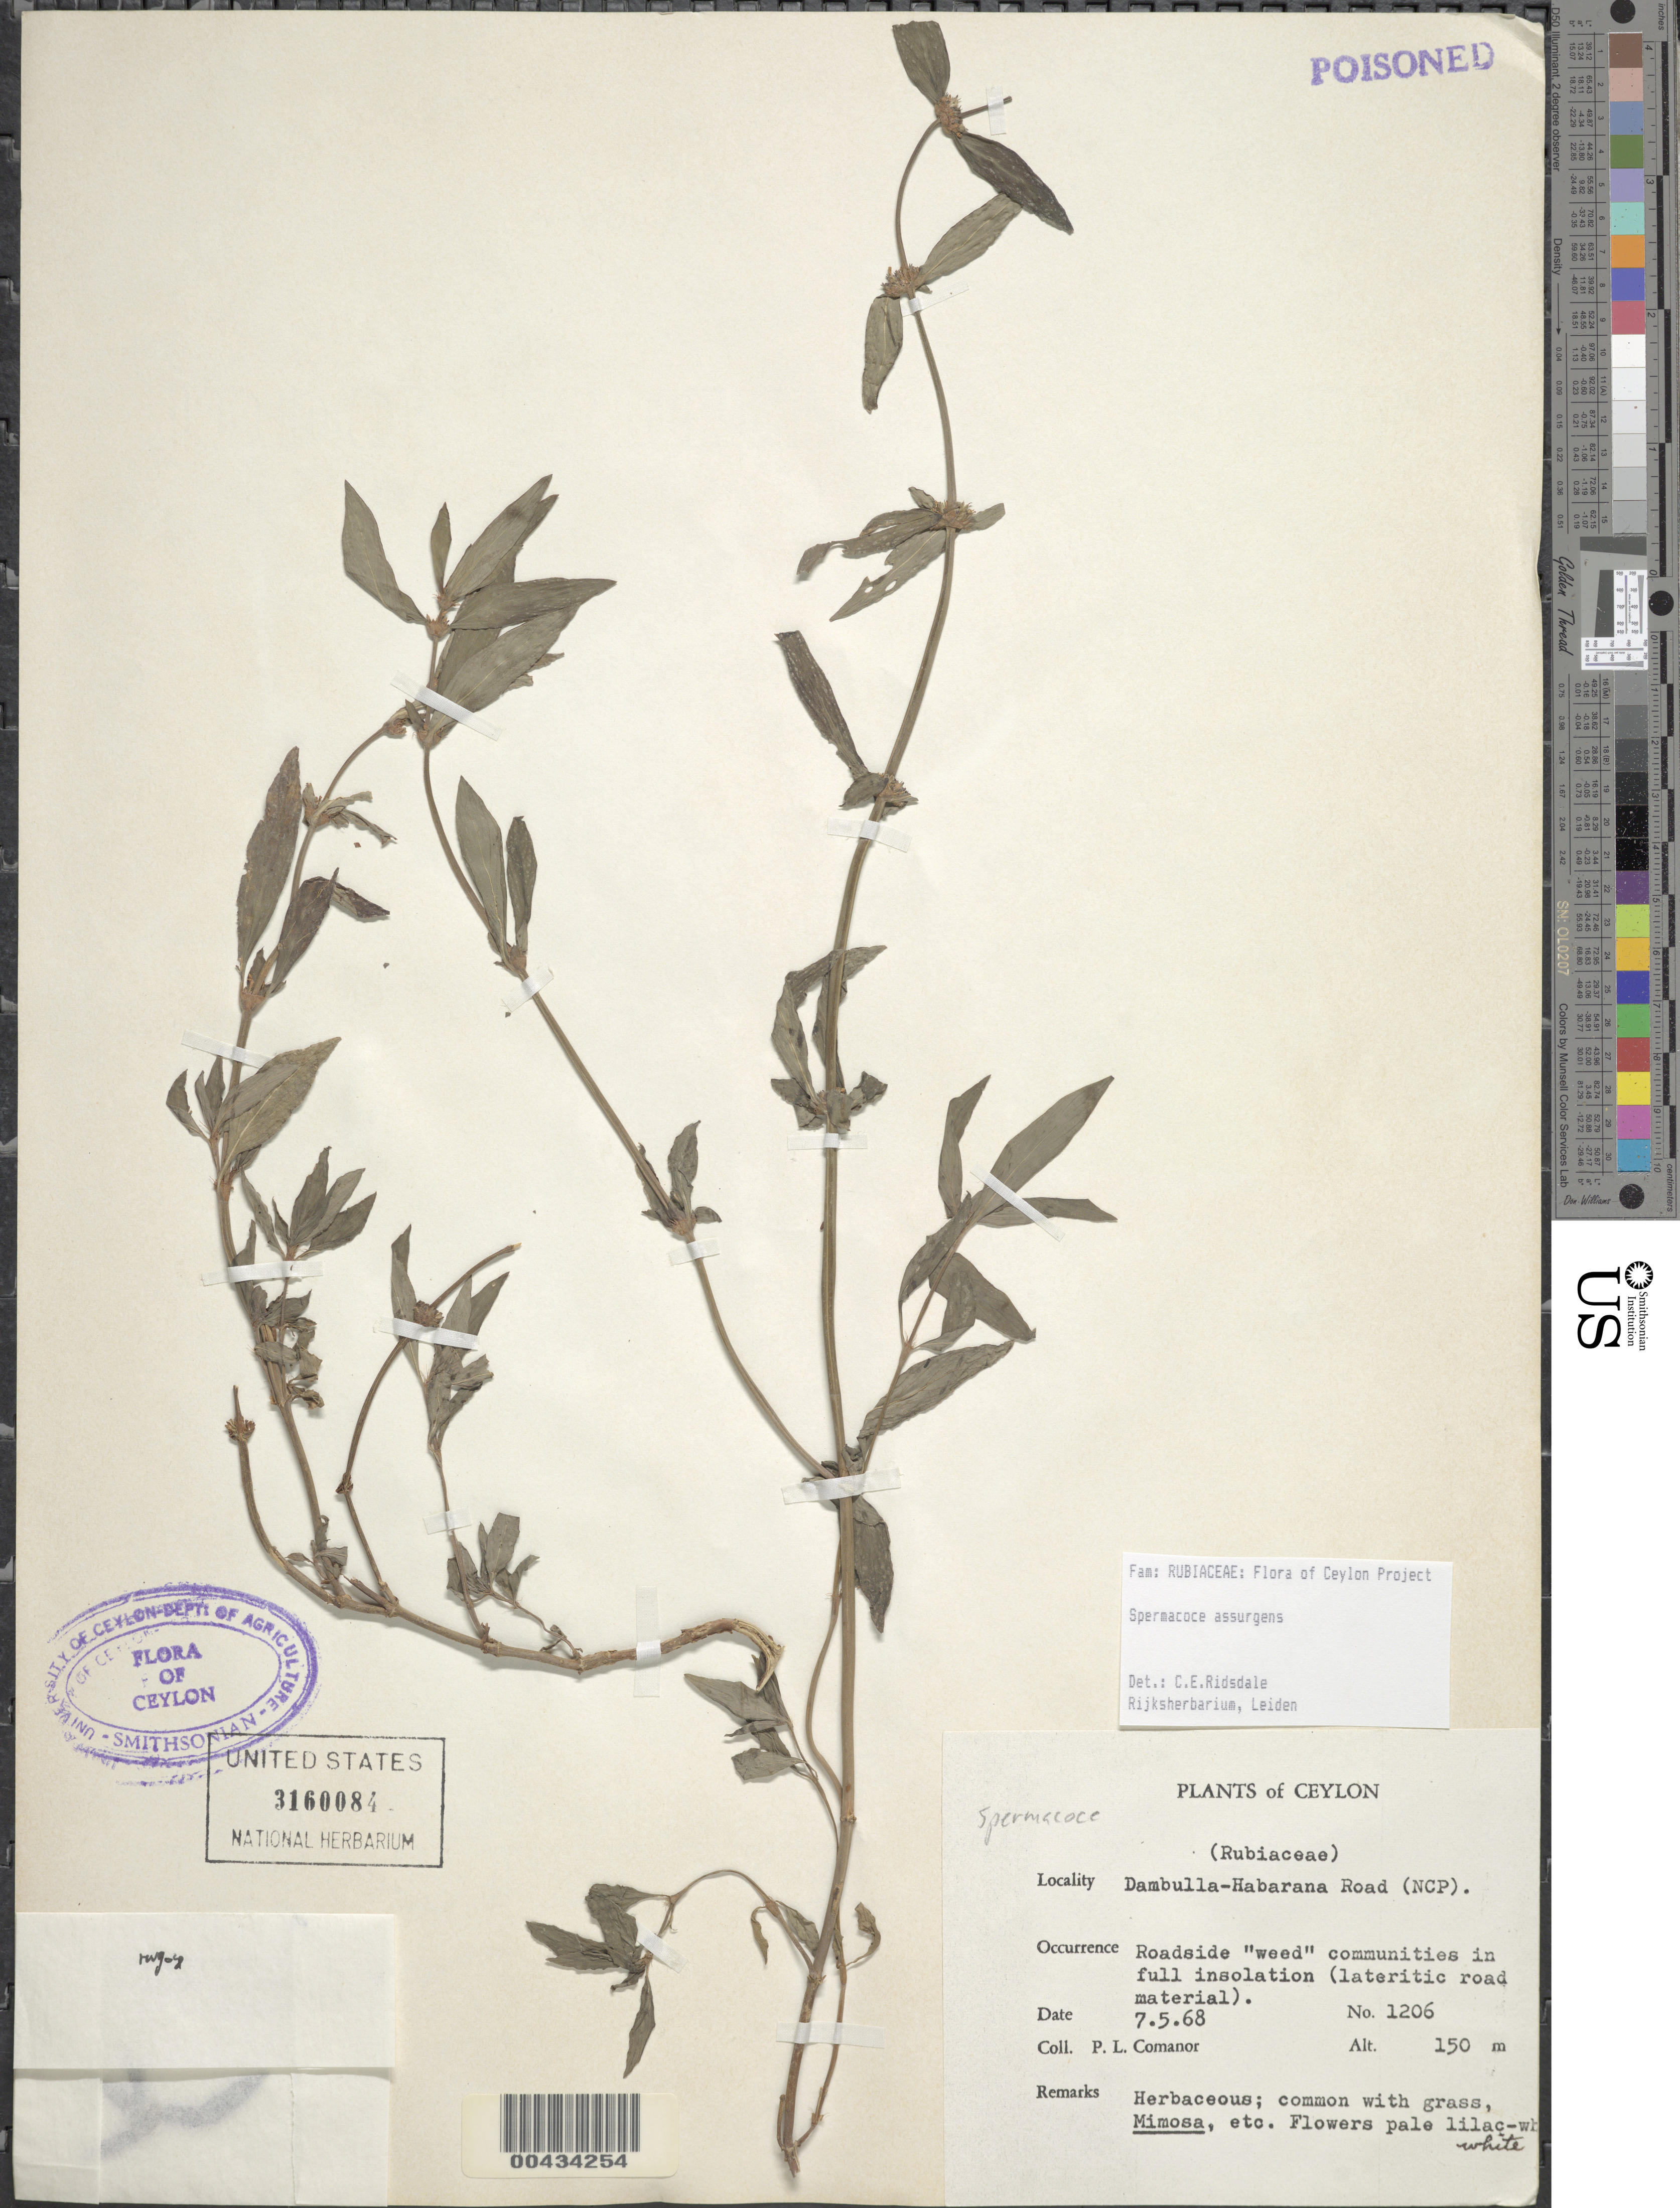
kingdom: Plantae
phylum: Tracheophyta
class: Magnoliopsida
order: Gentianales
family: Rubiaceae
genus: Spermacoce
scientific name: Spermacoce assurgens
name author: Ruiz & Pav.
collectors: P. Comanor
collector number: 1206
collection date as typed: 05 Jul 1968 or 07 May 1968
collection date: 1968-05-07 or 1968-07-05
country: Sri Lanka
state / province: Central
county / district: Matale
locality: Dambulla-Habarana Rd (NCP)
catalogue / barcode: US 3160084